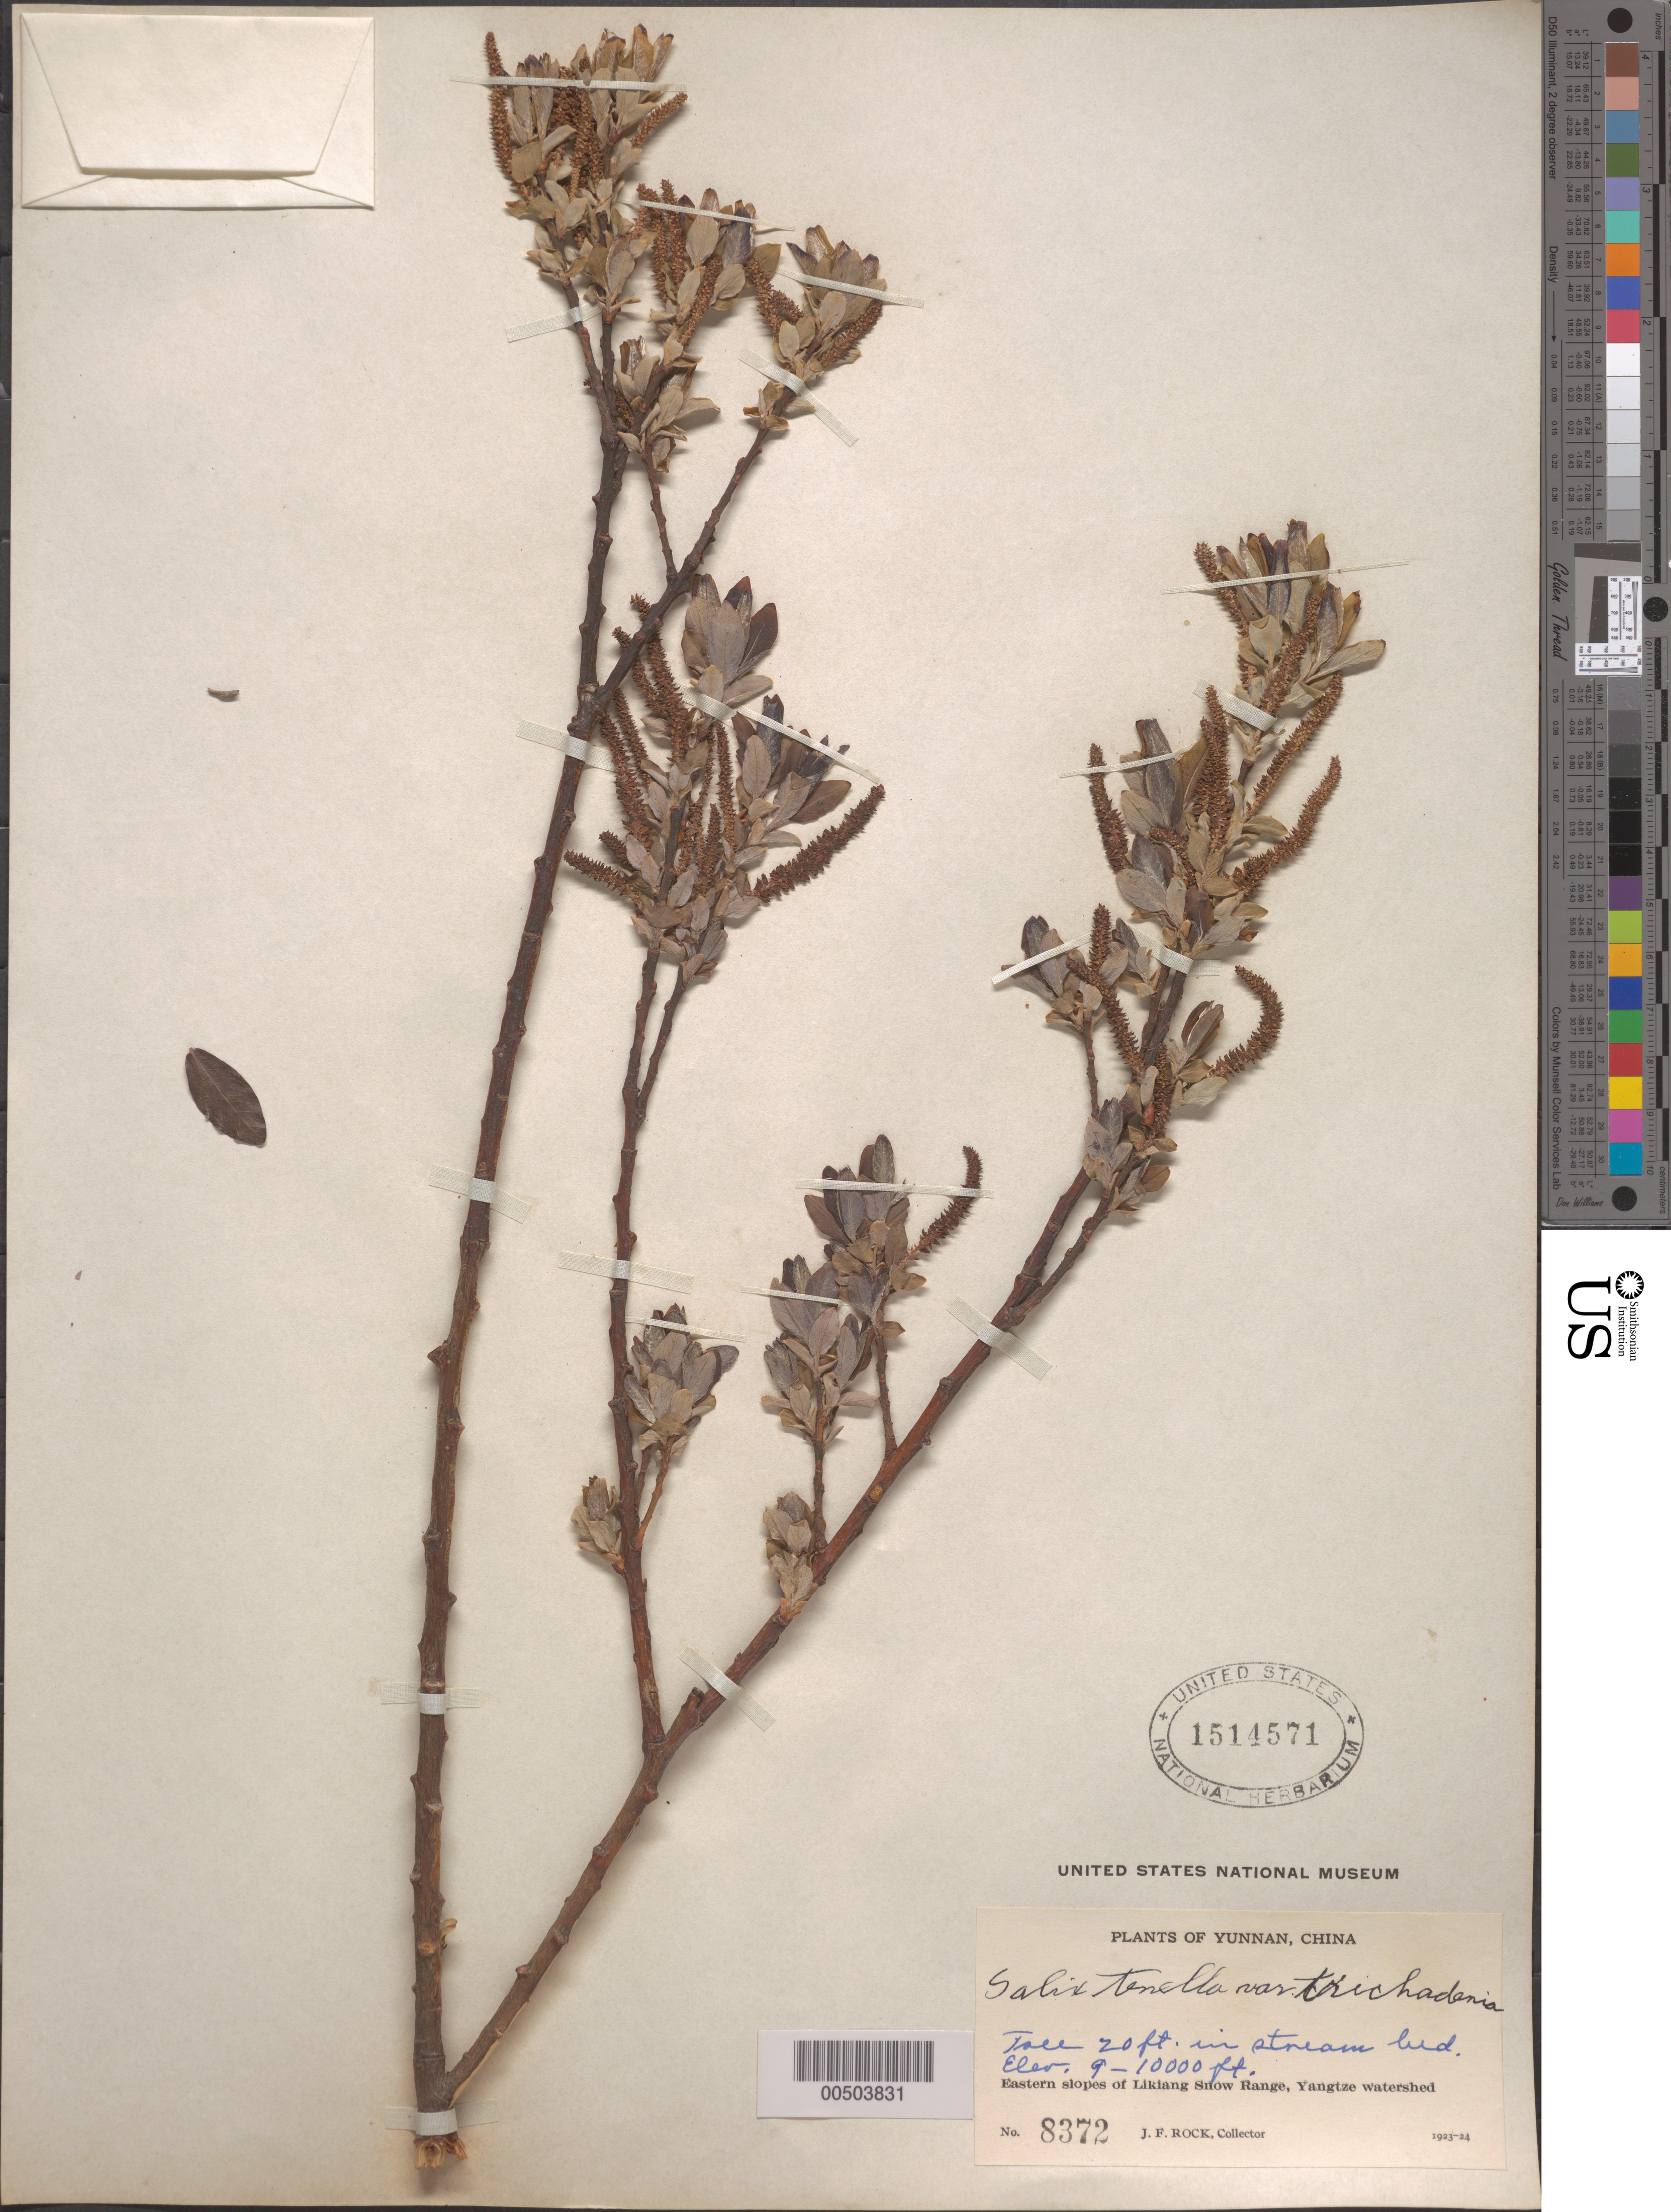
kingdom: Plantae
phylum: Tracheophyta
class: Magnoliopsida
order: Malpighiales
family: Salicaceae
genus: Salix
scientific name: Salix tenella var. trichadenia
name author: Hand.-Mazz.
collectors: J. F. Rock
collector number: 8372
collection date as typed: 1923 to -- --- 1924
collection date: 1923/1924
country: China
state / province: Yunnan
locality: Eastern slopes of Likiang snow range, Yangtze watershed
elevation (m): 3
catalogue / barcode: US 1514571